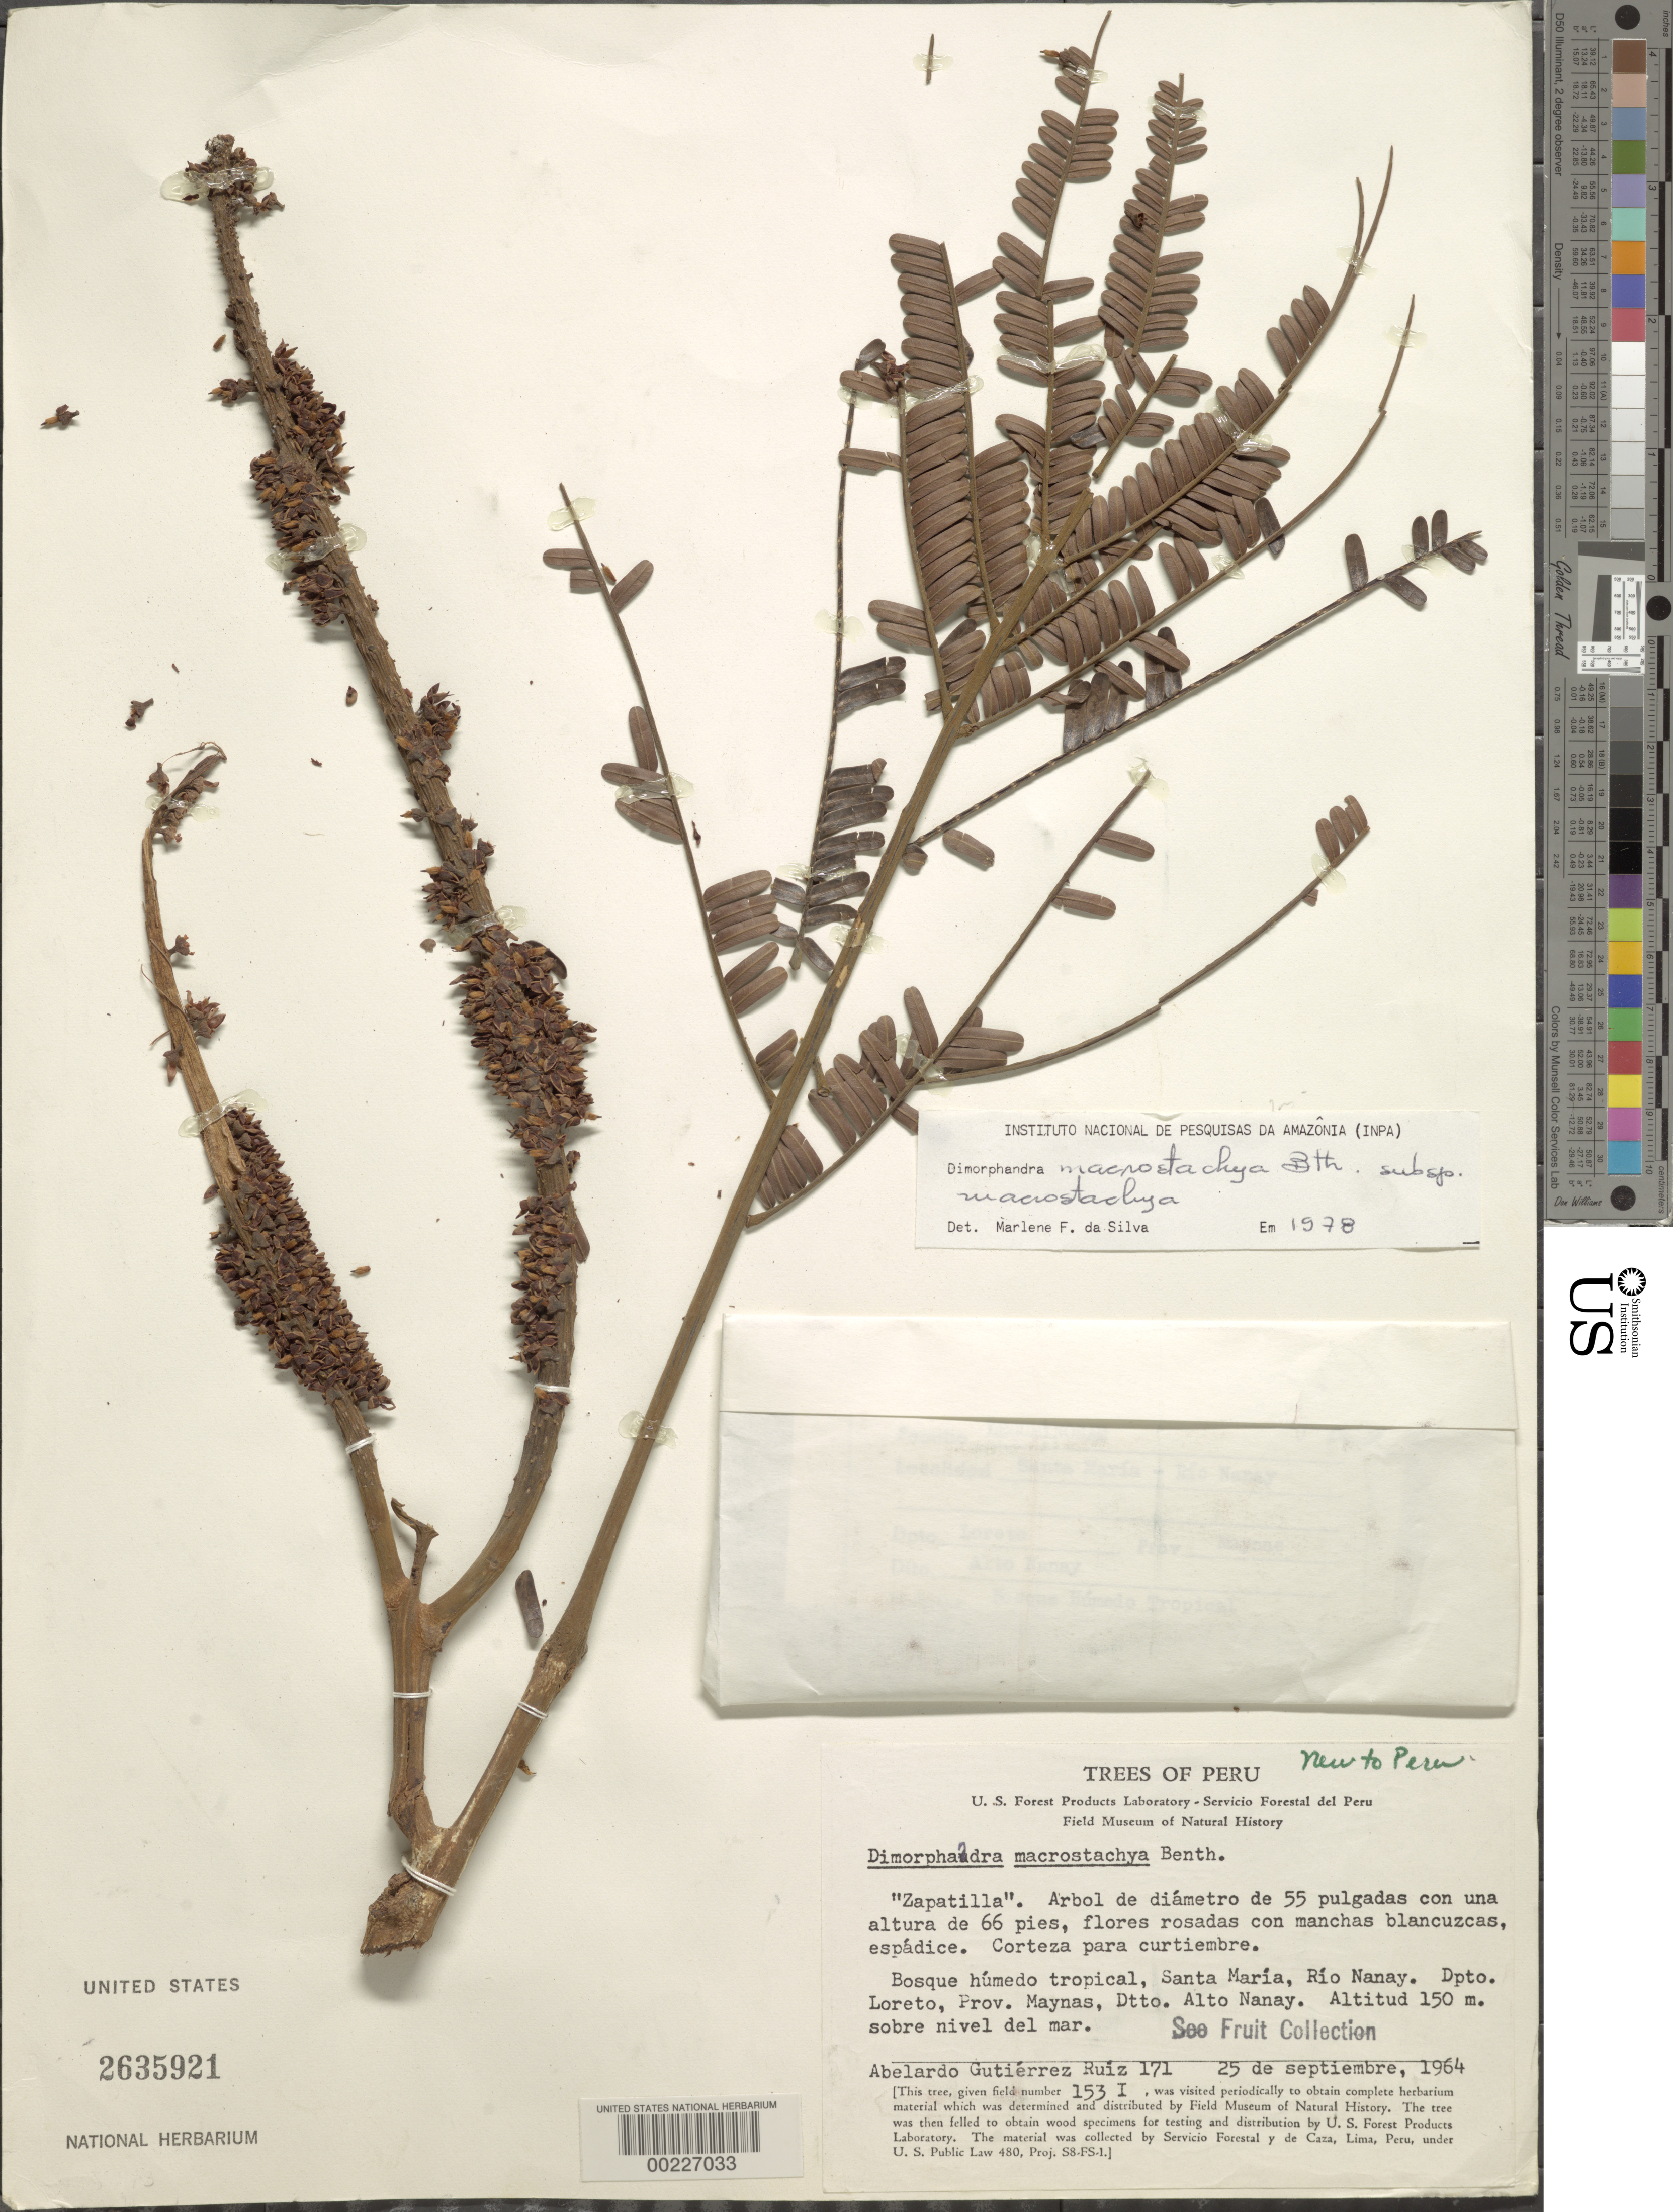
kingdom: Plantae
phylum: Tracheophyta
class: Magnoliopsida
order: Fabales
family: Fabaceae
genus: Dimorphandra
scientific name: Dimorphandra macrostachya subsp. macrostachya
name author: Benth.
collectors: A. Gutiérrez Ruíz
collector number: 171 / 153 I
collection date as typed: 25 Sep 1964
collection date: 1964-09-25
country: Peru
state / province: Loreto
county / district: Maynas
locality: Santa maria, rio nanay, dtto. alto nanay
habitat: Tropical rain forest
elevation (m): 150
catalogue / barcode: US 2635921